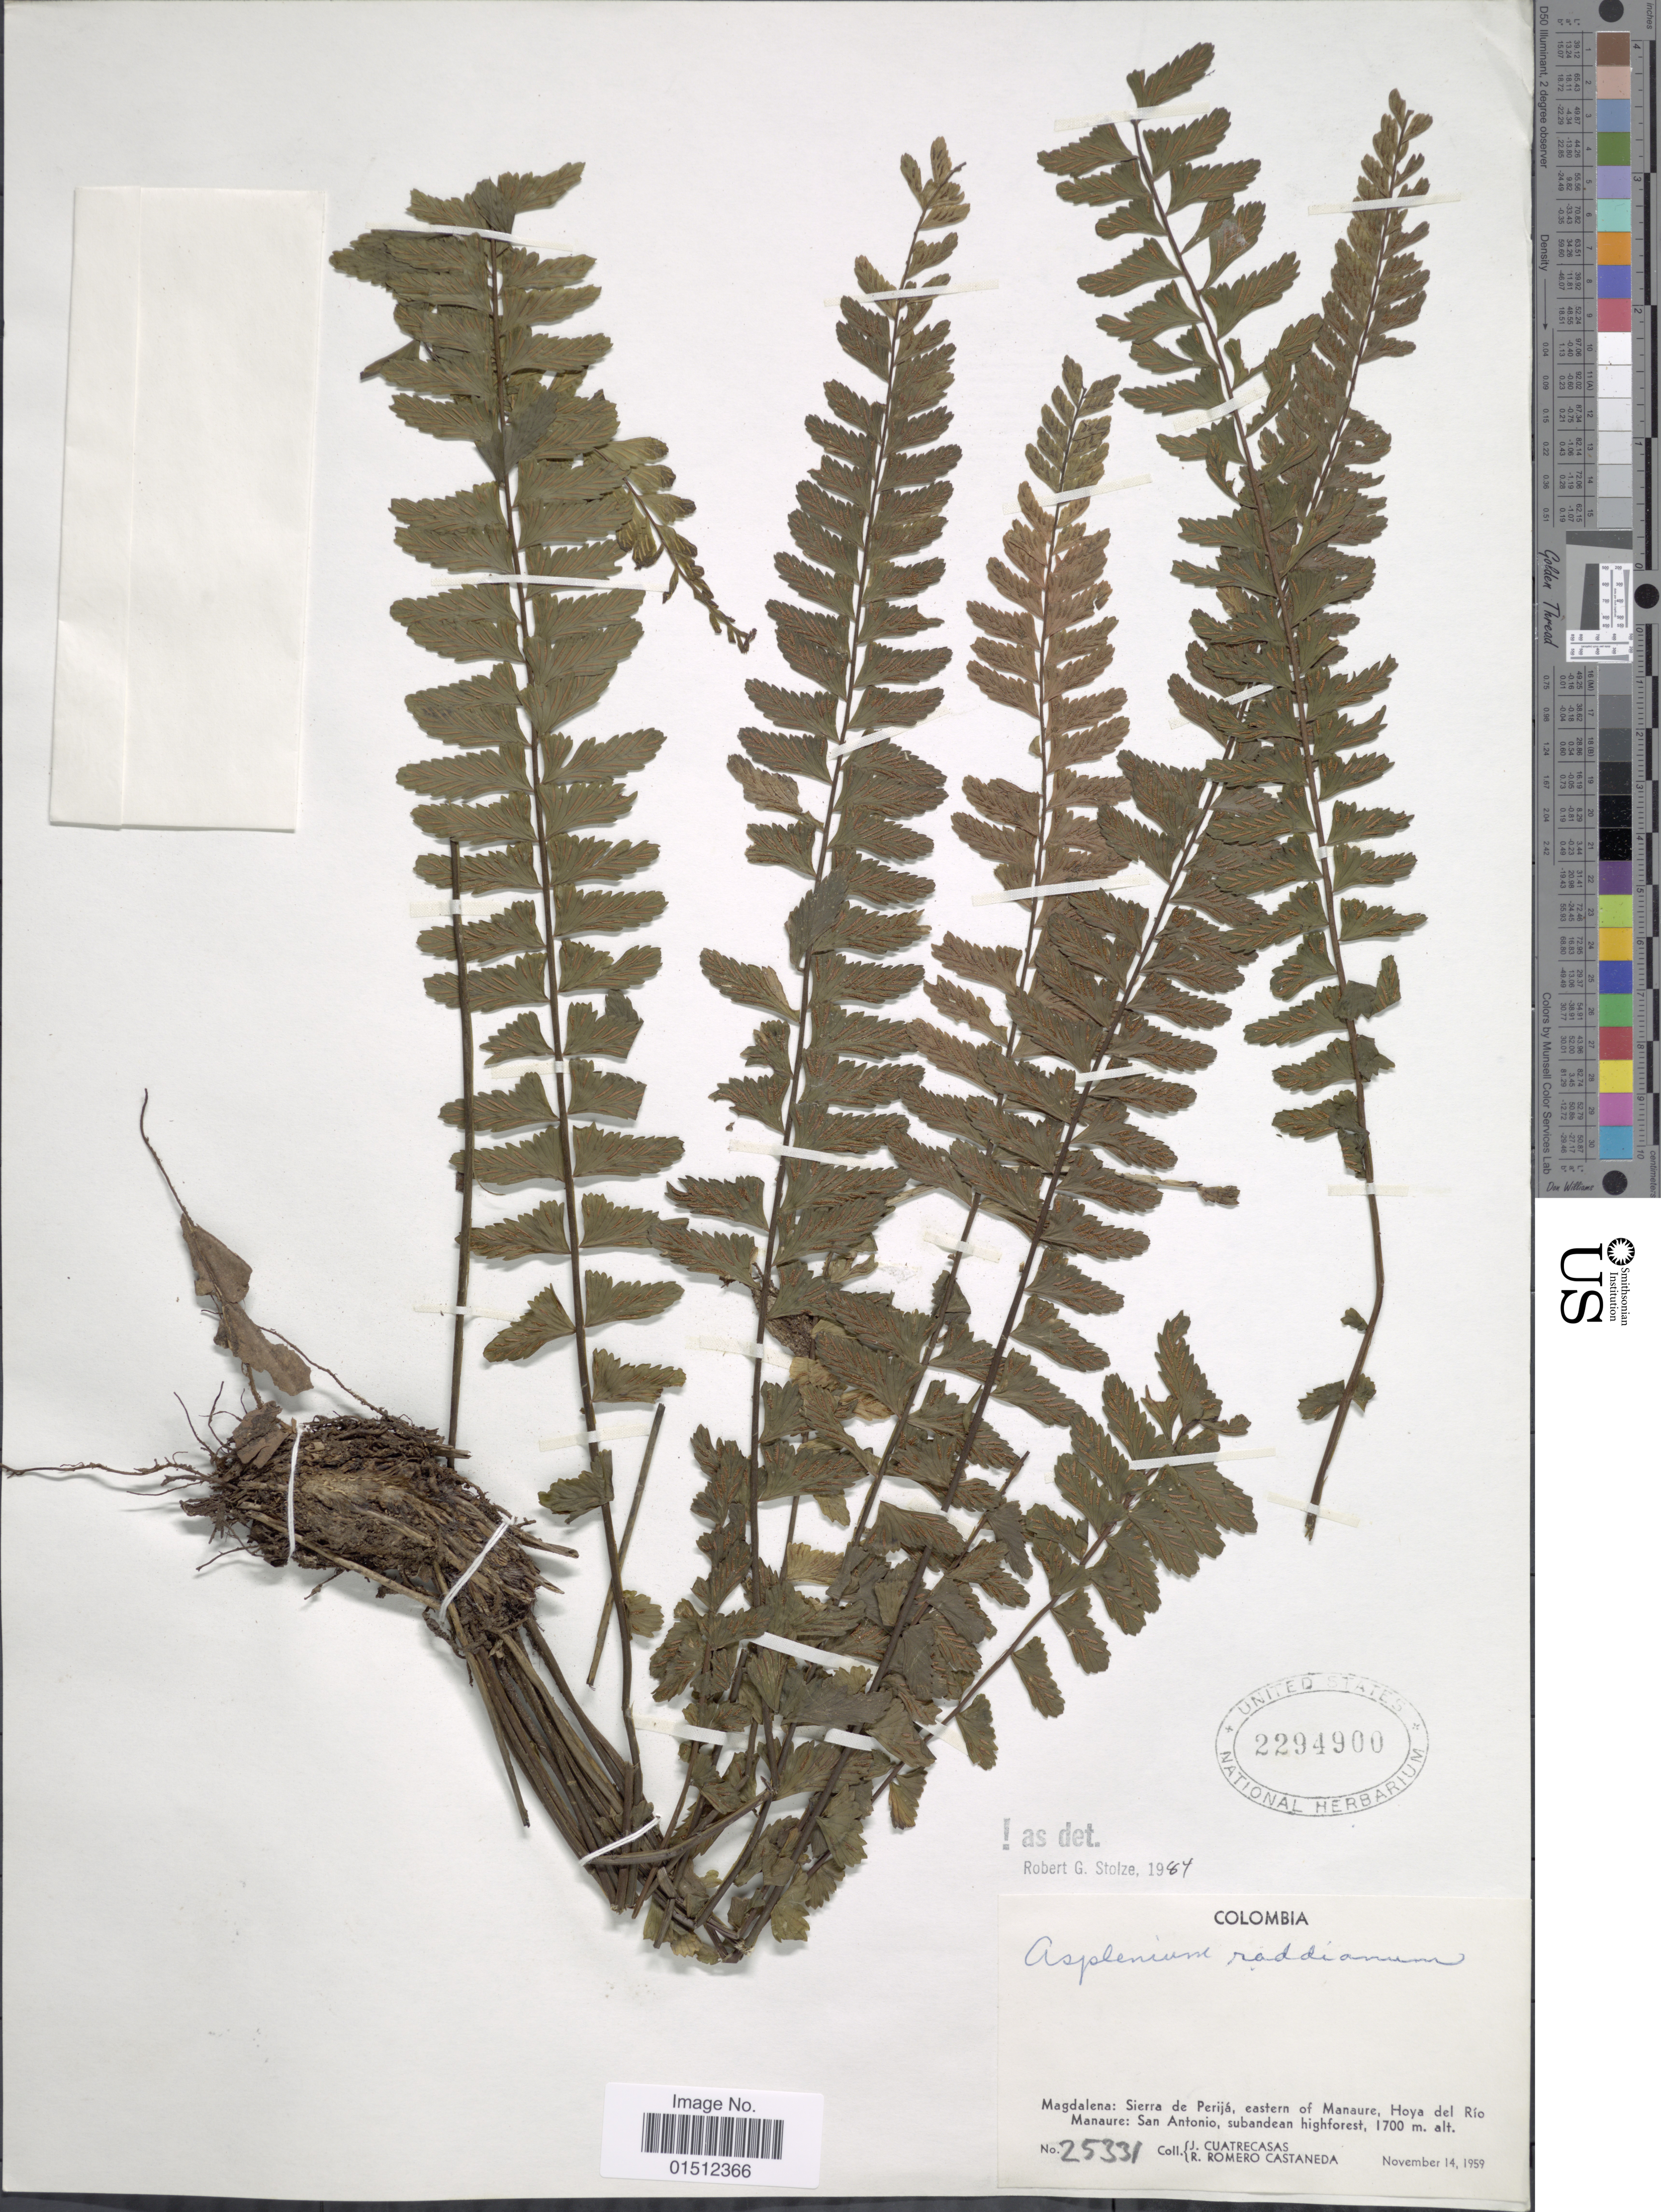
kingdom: Plantae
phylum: Tracheophyta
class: Polypodiopsida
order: Polypodiales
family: Aspleniaceae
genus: Asplenium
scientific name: Asplenium raddianum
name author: Gaudich.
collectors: J. Cuatrecasas & R. Romero Castañeda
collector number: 25331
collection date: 1959-11-14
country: Colombia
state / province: Magdalena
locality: Colombia, Magdalena: Sierra de Peija, eastern of Manaure, Hoya del Rio Manaure: San Antonio, Subandean highforest.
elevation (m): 1700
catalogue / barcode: US 2294900